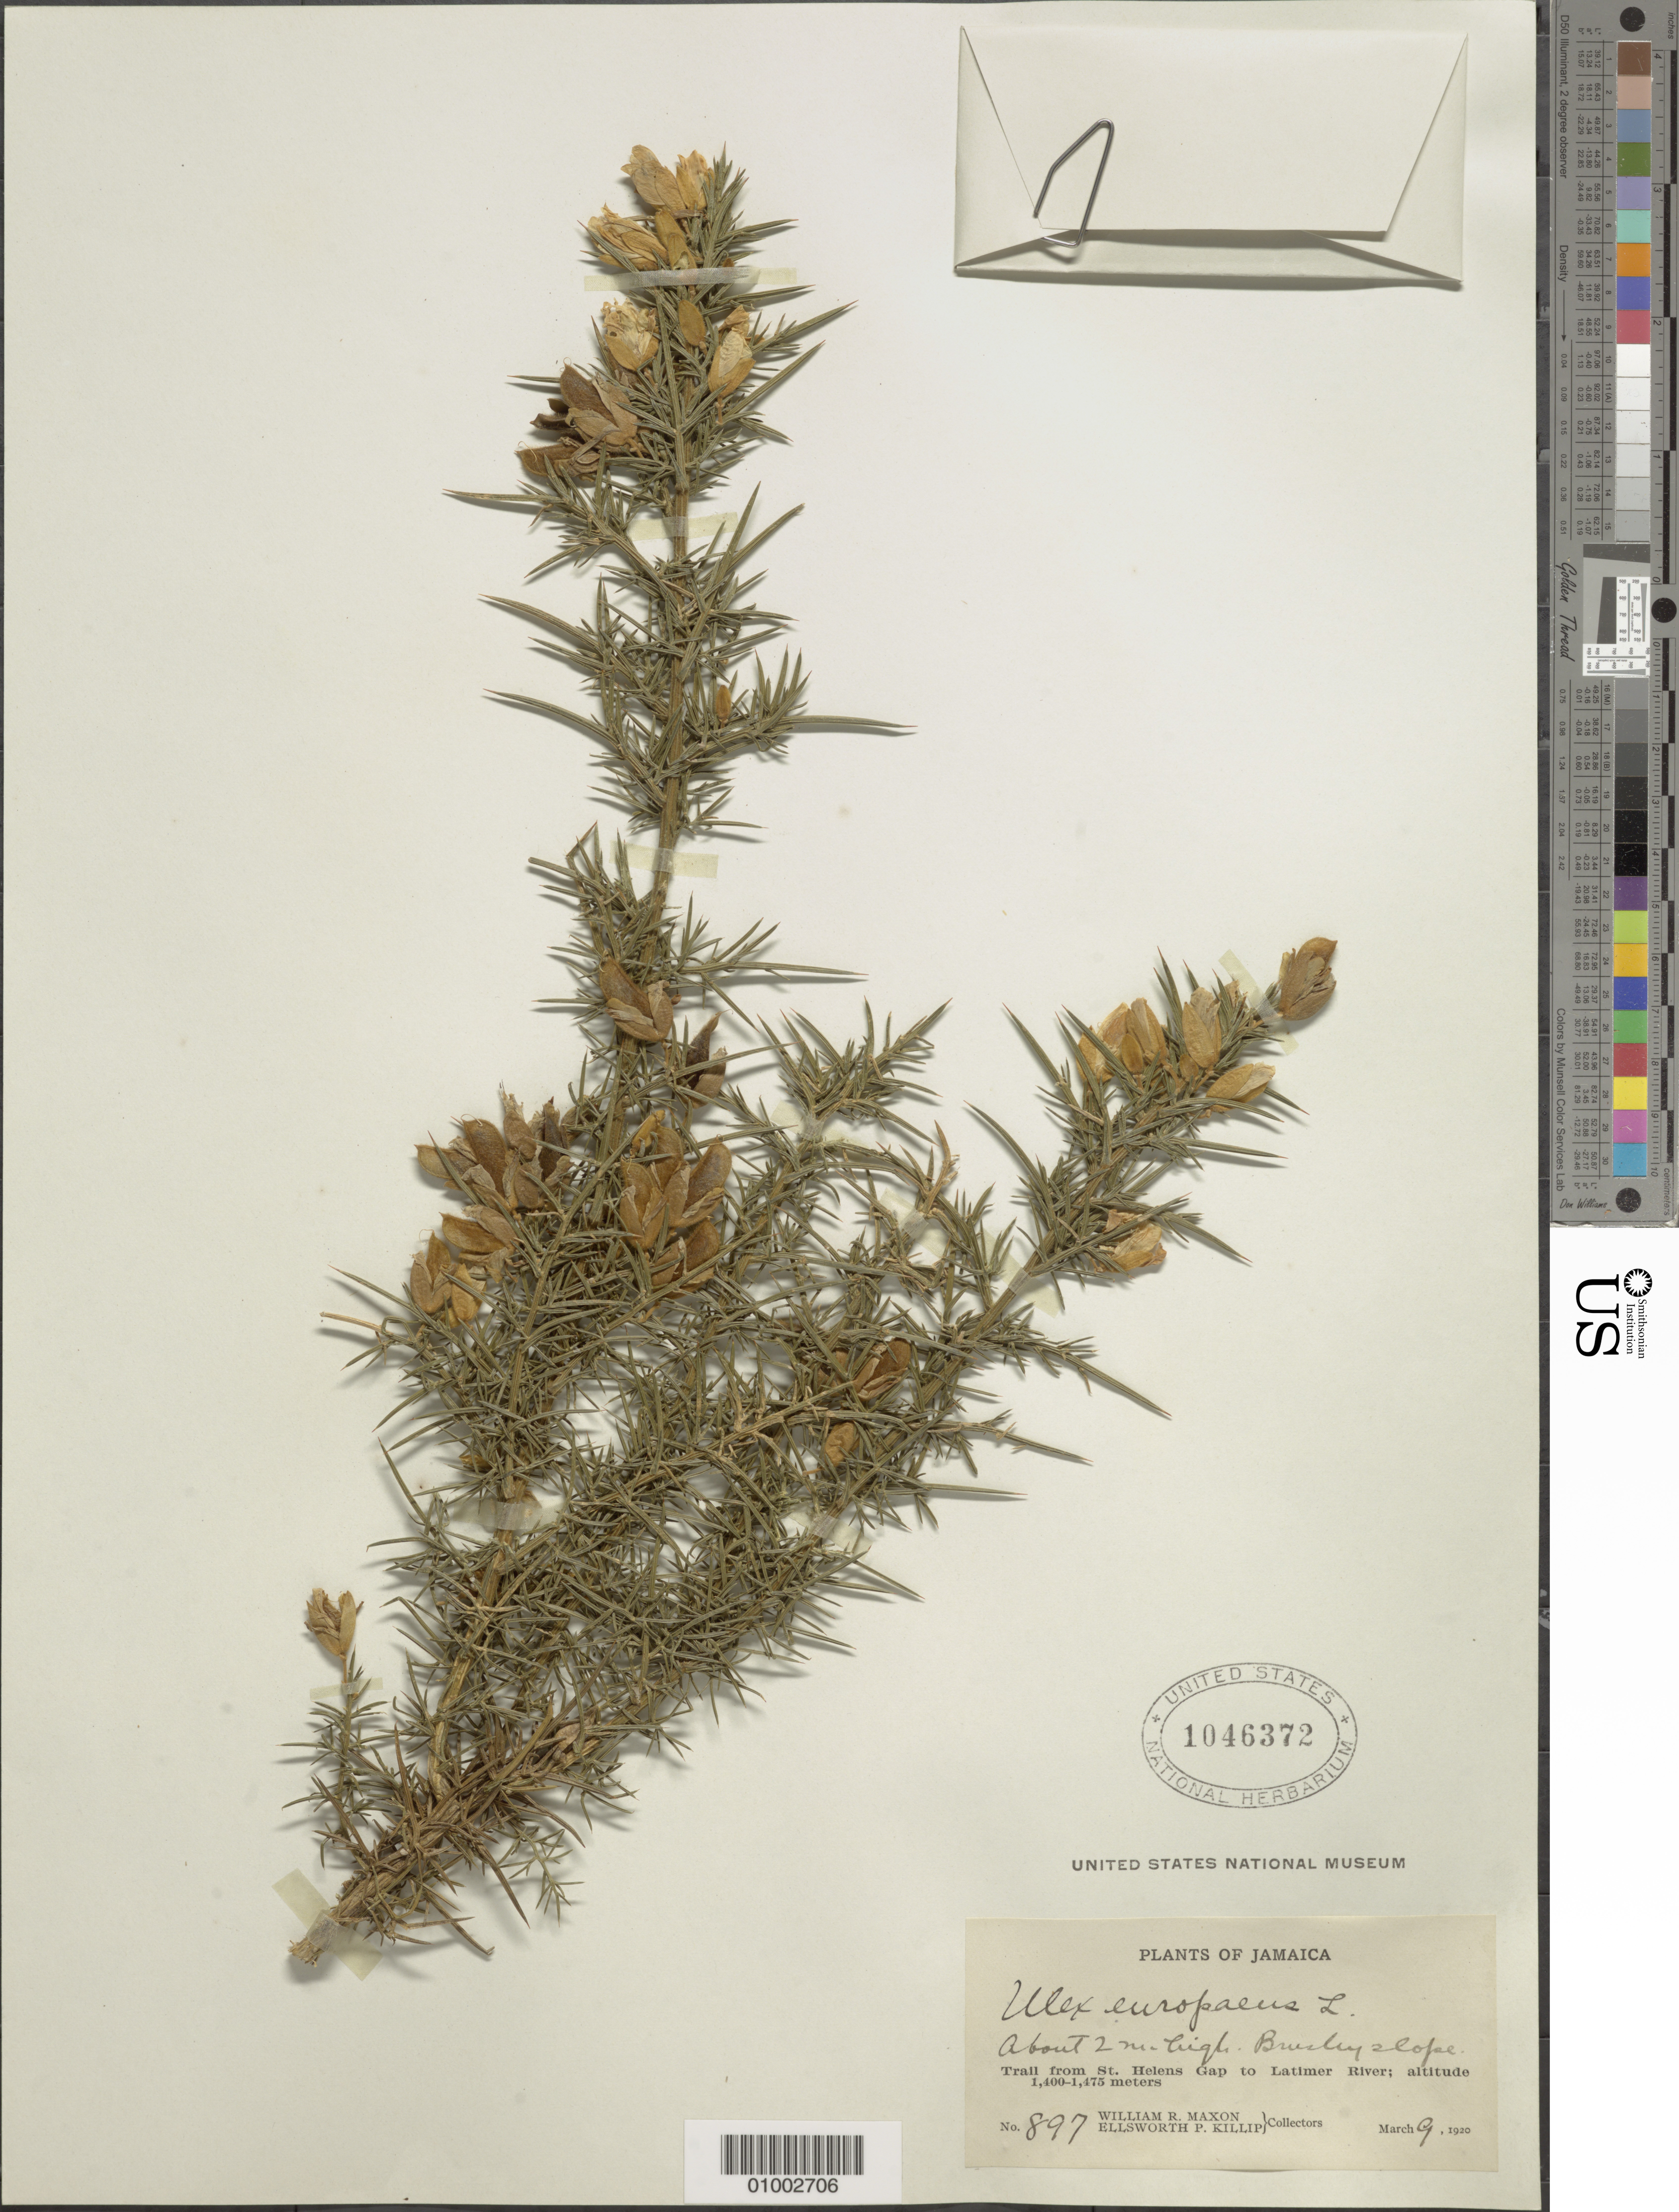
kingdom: Plantae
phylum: Tracheophyta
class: Magnoliopsida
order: Fabales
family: Fabaceae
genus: Ulex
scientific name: Ulex sp.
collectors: W. R. Maxon & E. P. Killip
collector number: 897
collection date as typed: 09 Mar 1920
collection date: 1920-03-09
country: Jamaica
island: Jamaica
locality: Trail from St. Helens Gap to Latimer River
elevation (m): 1400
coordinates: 0 N, 0 E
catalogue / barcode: US 1046372